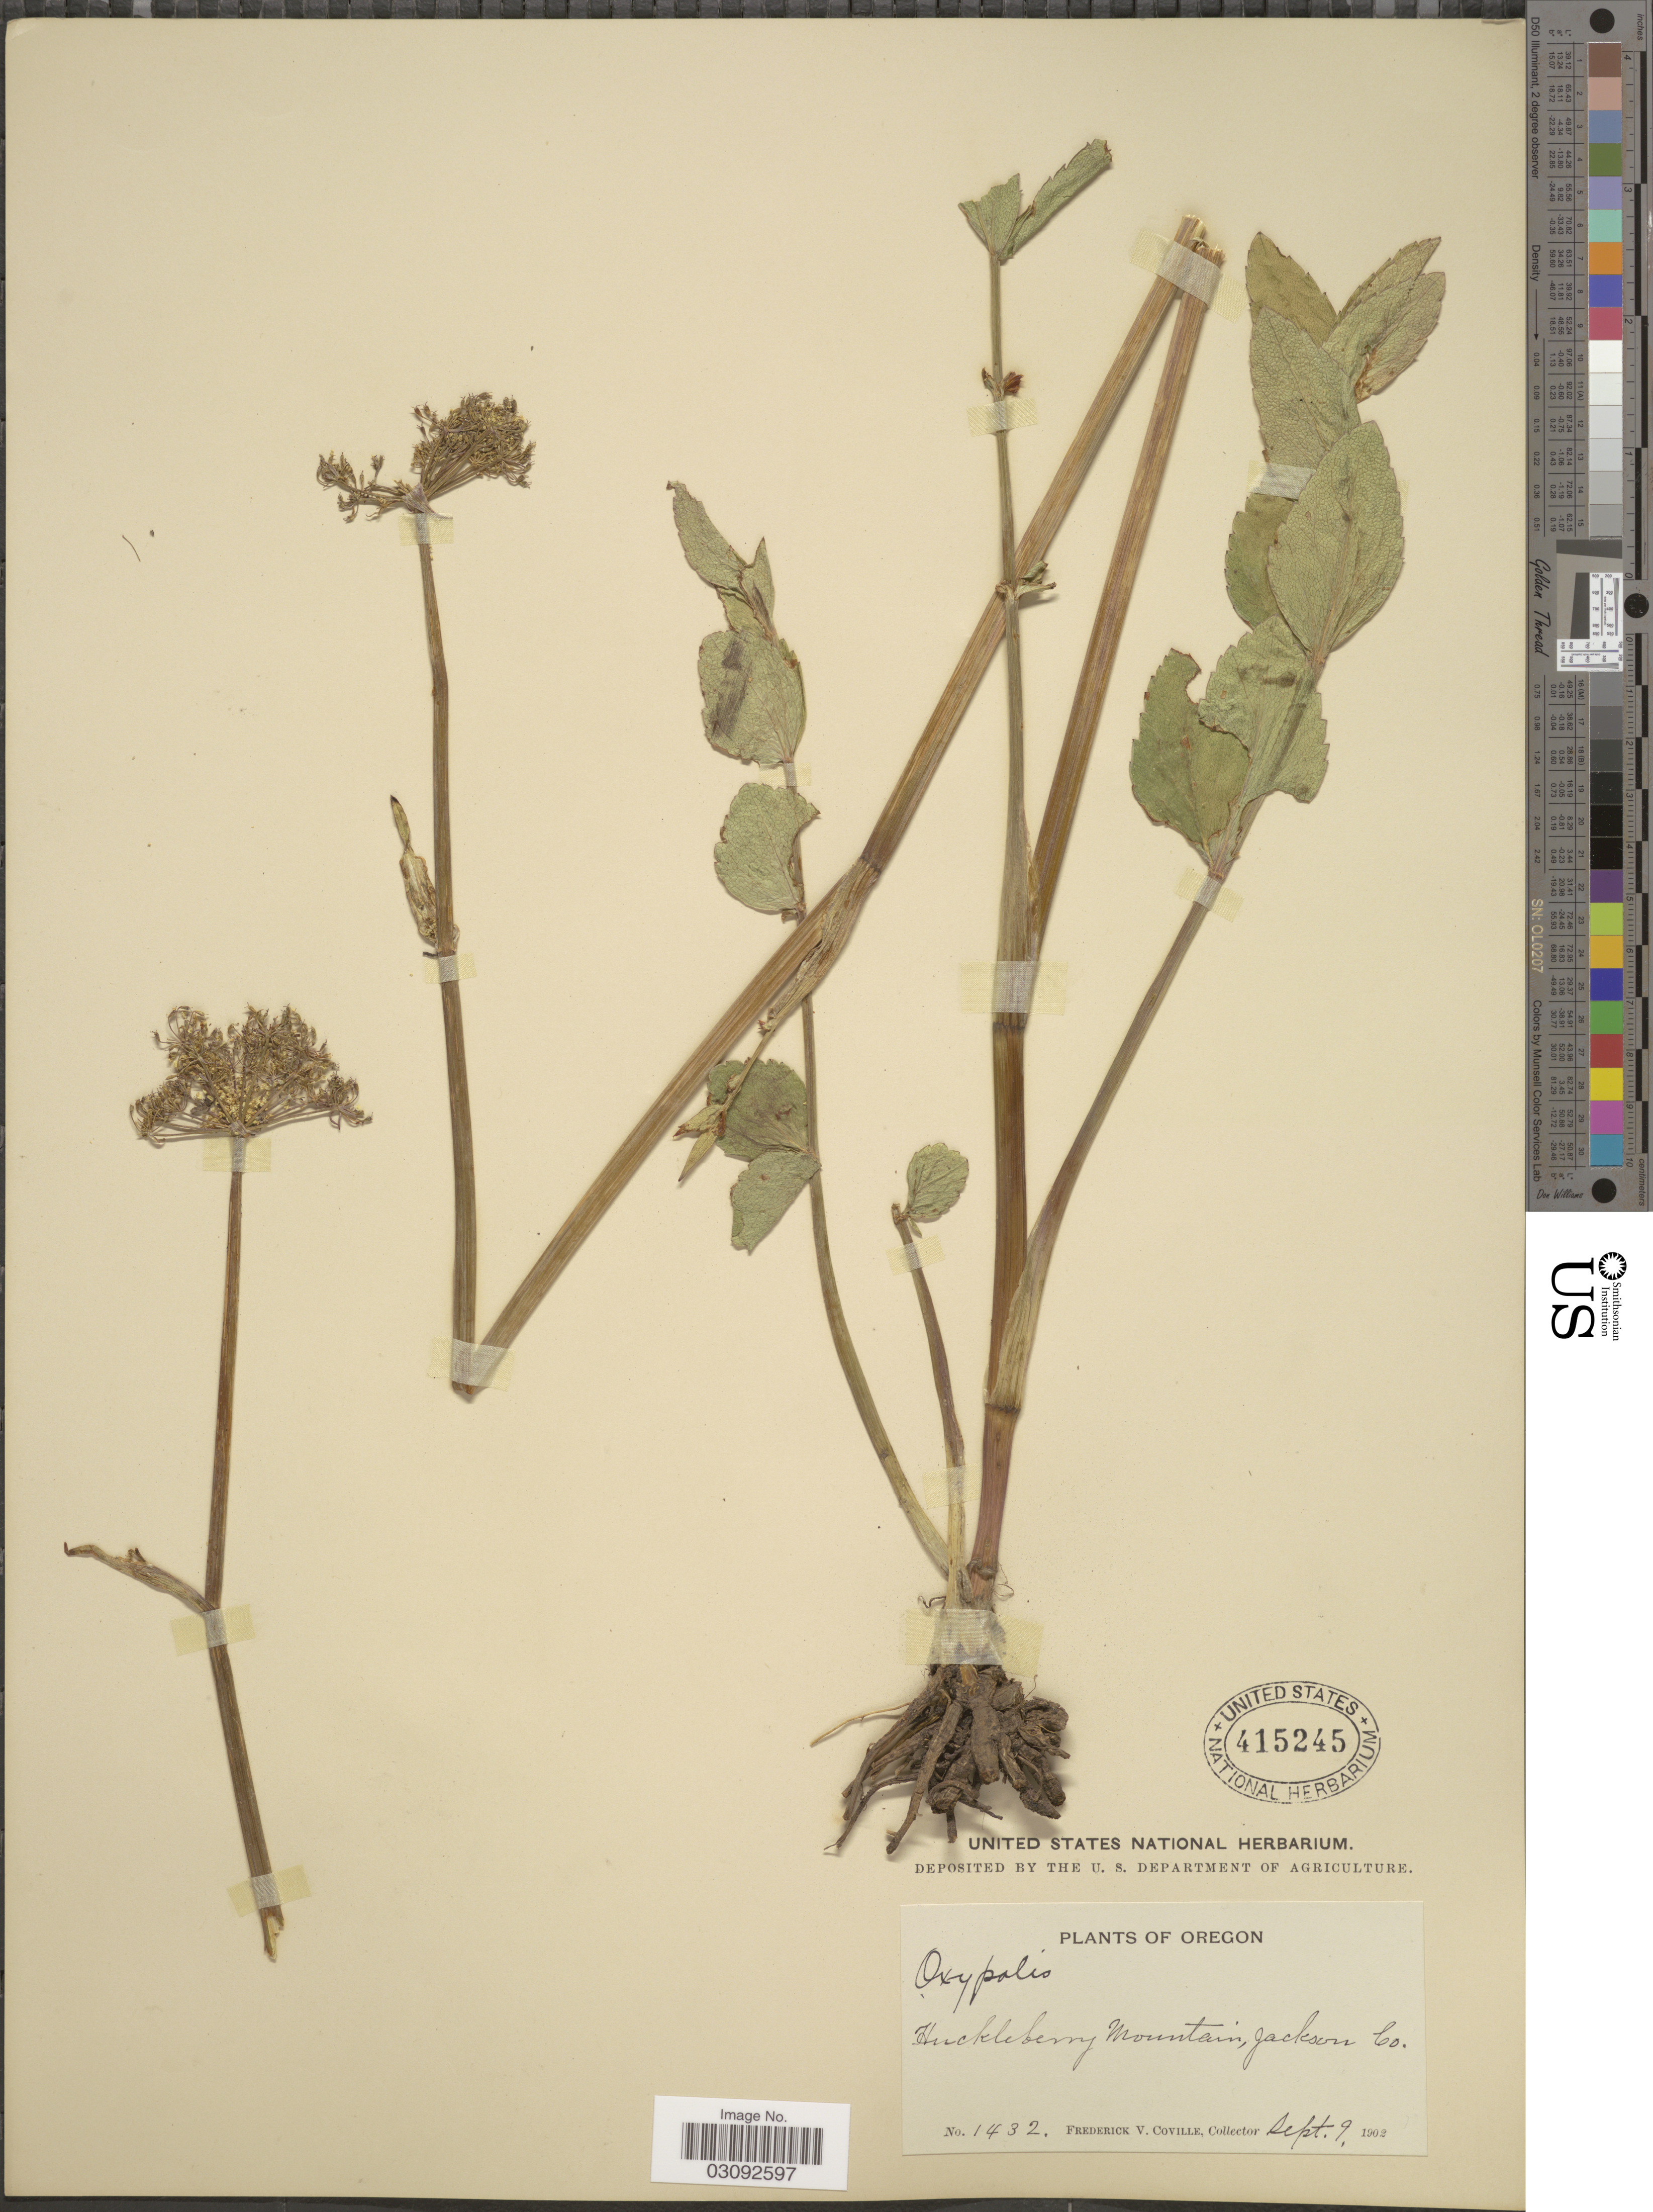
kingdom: Plantae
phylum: Tracheophyta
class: Magnoliopsida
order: Apiales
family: Apiaceae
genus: Oxypolis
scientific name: Oxypolis sp.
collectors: F. V. Coville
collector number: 1432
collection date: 1902-09-09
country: United States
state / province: Oregon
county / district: Jackson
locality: Huckleberry Mountain, Jackson Co.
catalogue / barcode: US 415245